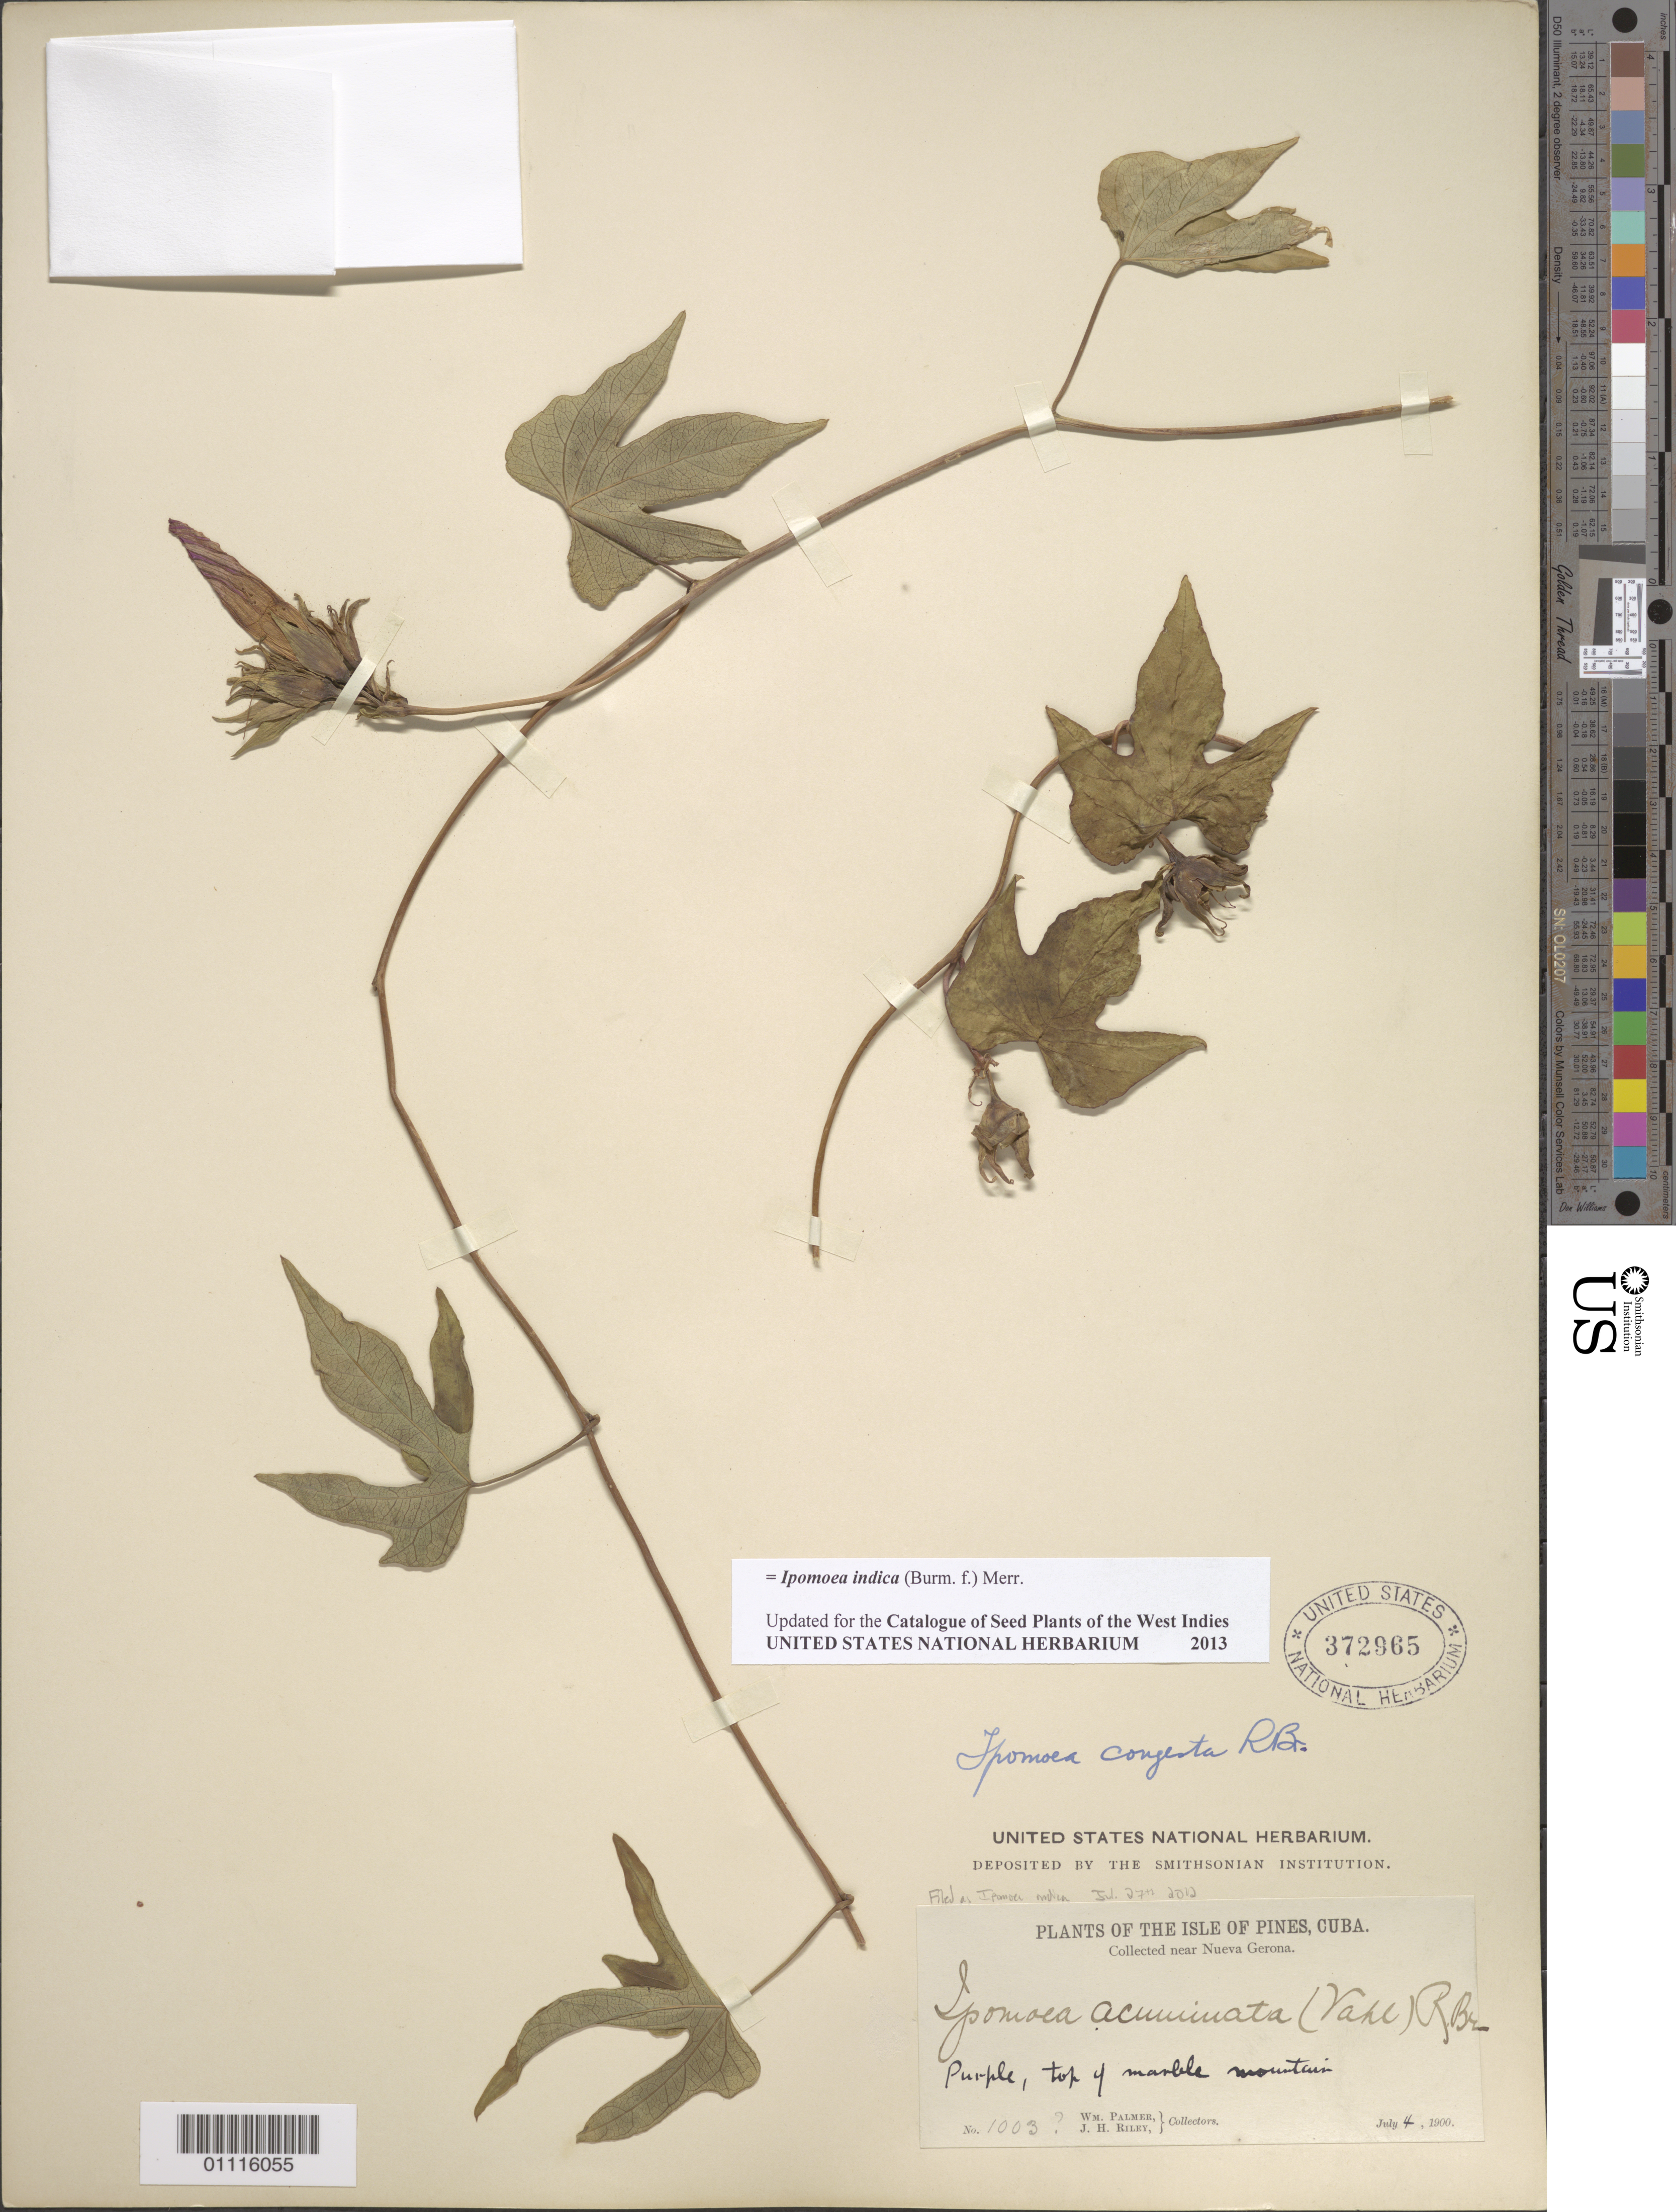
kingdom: Plantae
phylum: Tracheophyta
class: Magnoliopsida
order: Solanales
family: Convolvulaceae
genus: Ipomoea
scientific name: Ipomoea indica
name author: (Burm.) Merr.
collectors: W. Palmer & J. H. Riley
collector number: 1003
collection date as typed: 04 Jul 1900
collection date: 1900-07-04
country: Cuba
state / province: Isla de La Juventud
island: Isla de la Juventud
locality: Isle of Pines, Collected near Nueva Gerona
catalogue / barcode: US 372965